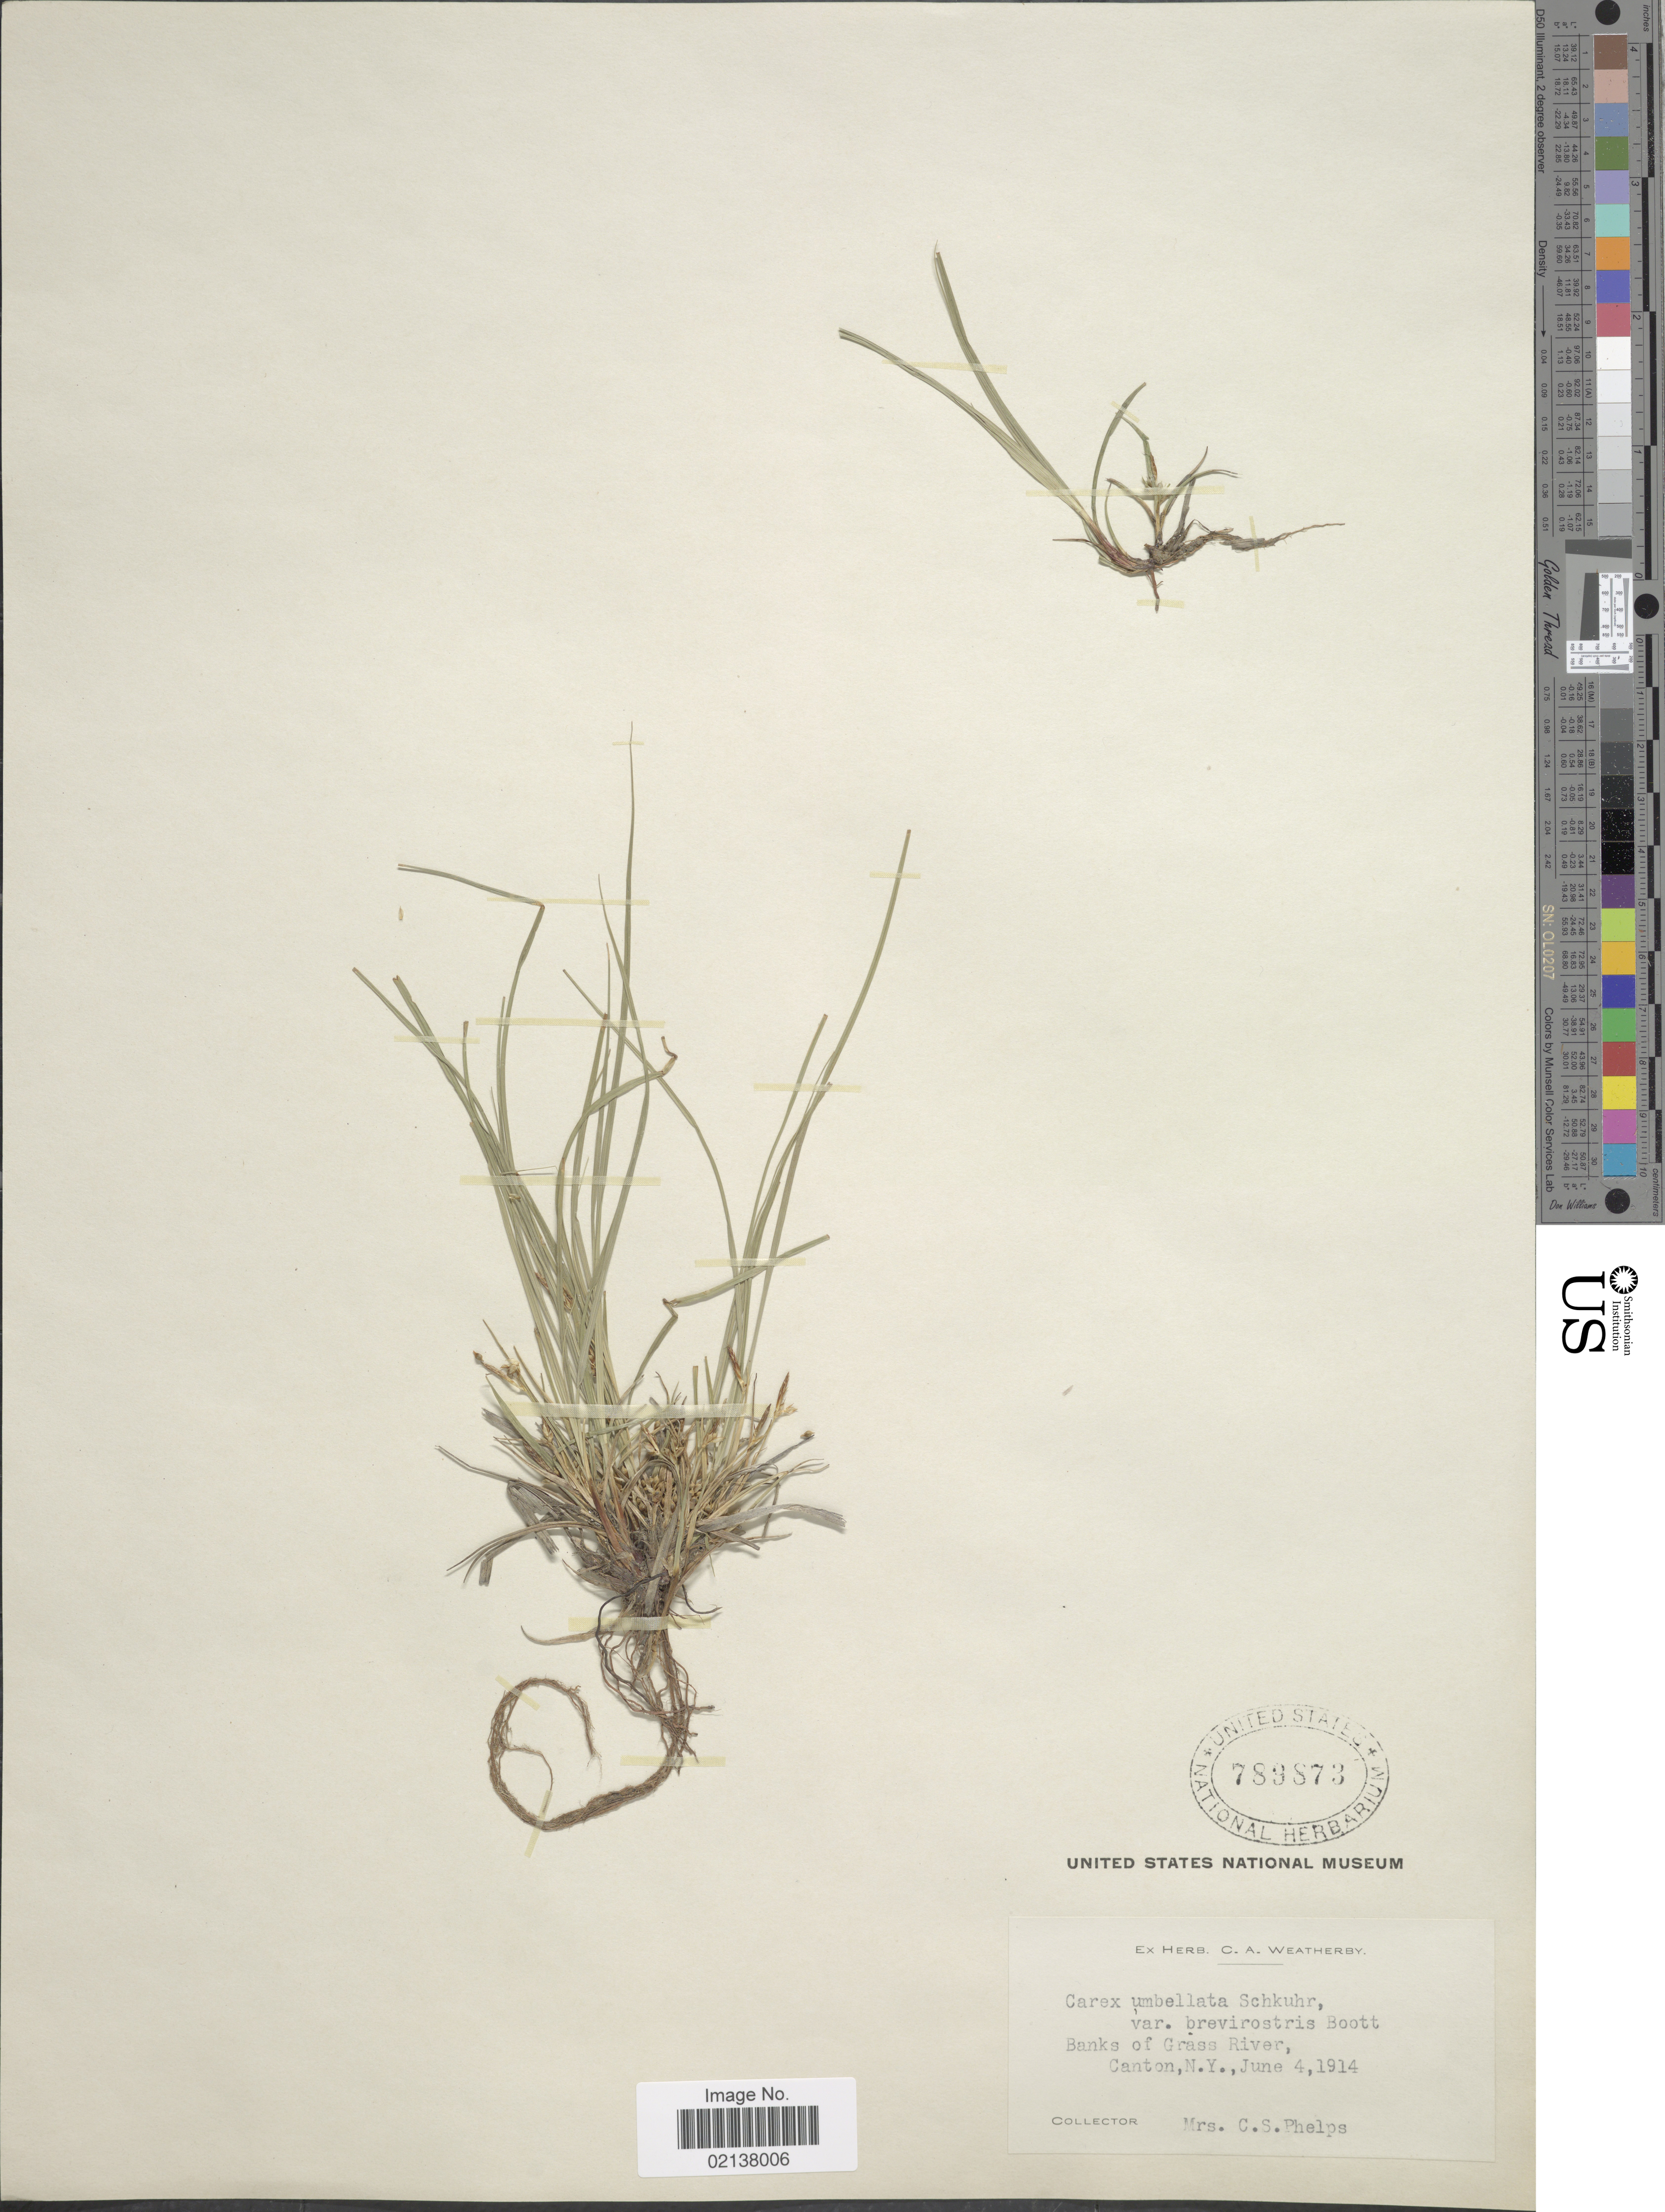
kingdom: Plantae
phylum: Tracheophyta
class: Liliopsida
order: Poales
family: Cyperaceae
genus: Carex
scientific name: Carex umbellata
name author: Schkuhr ex Willd.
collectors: C. Phelps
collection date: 1914-06-04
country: United States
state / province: New York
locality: Banks of Grass River Canton, N.Y.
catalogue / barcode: US 789873